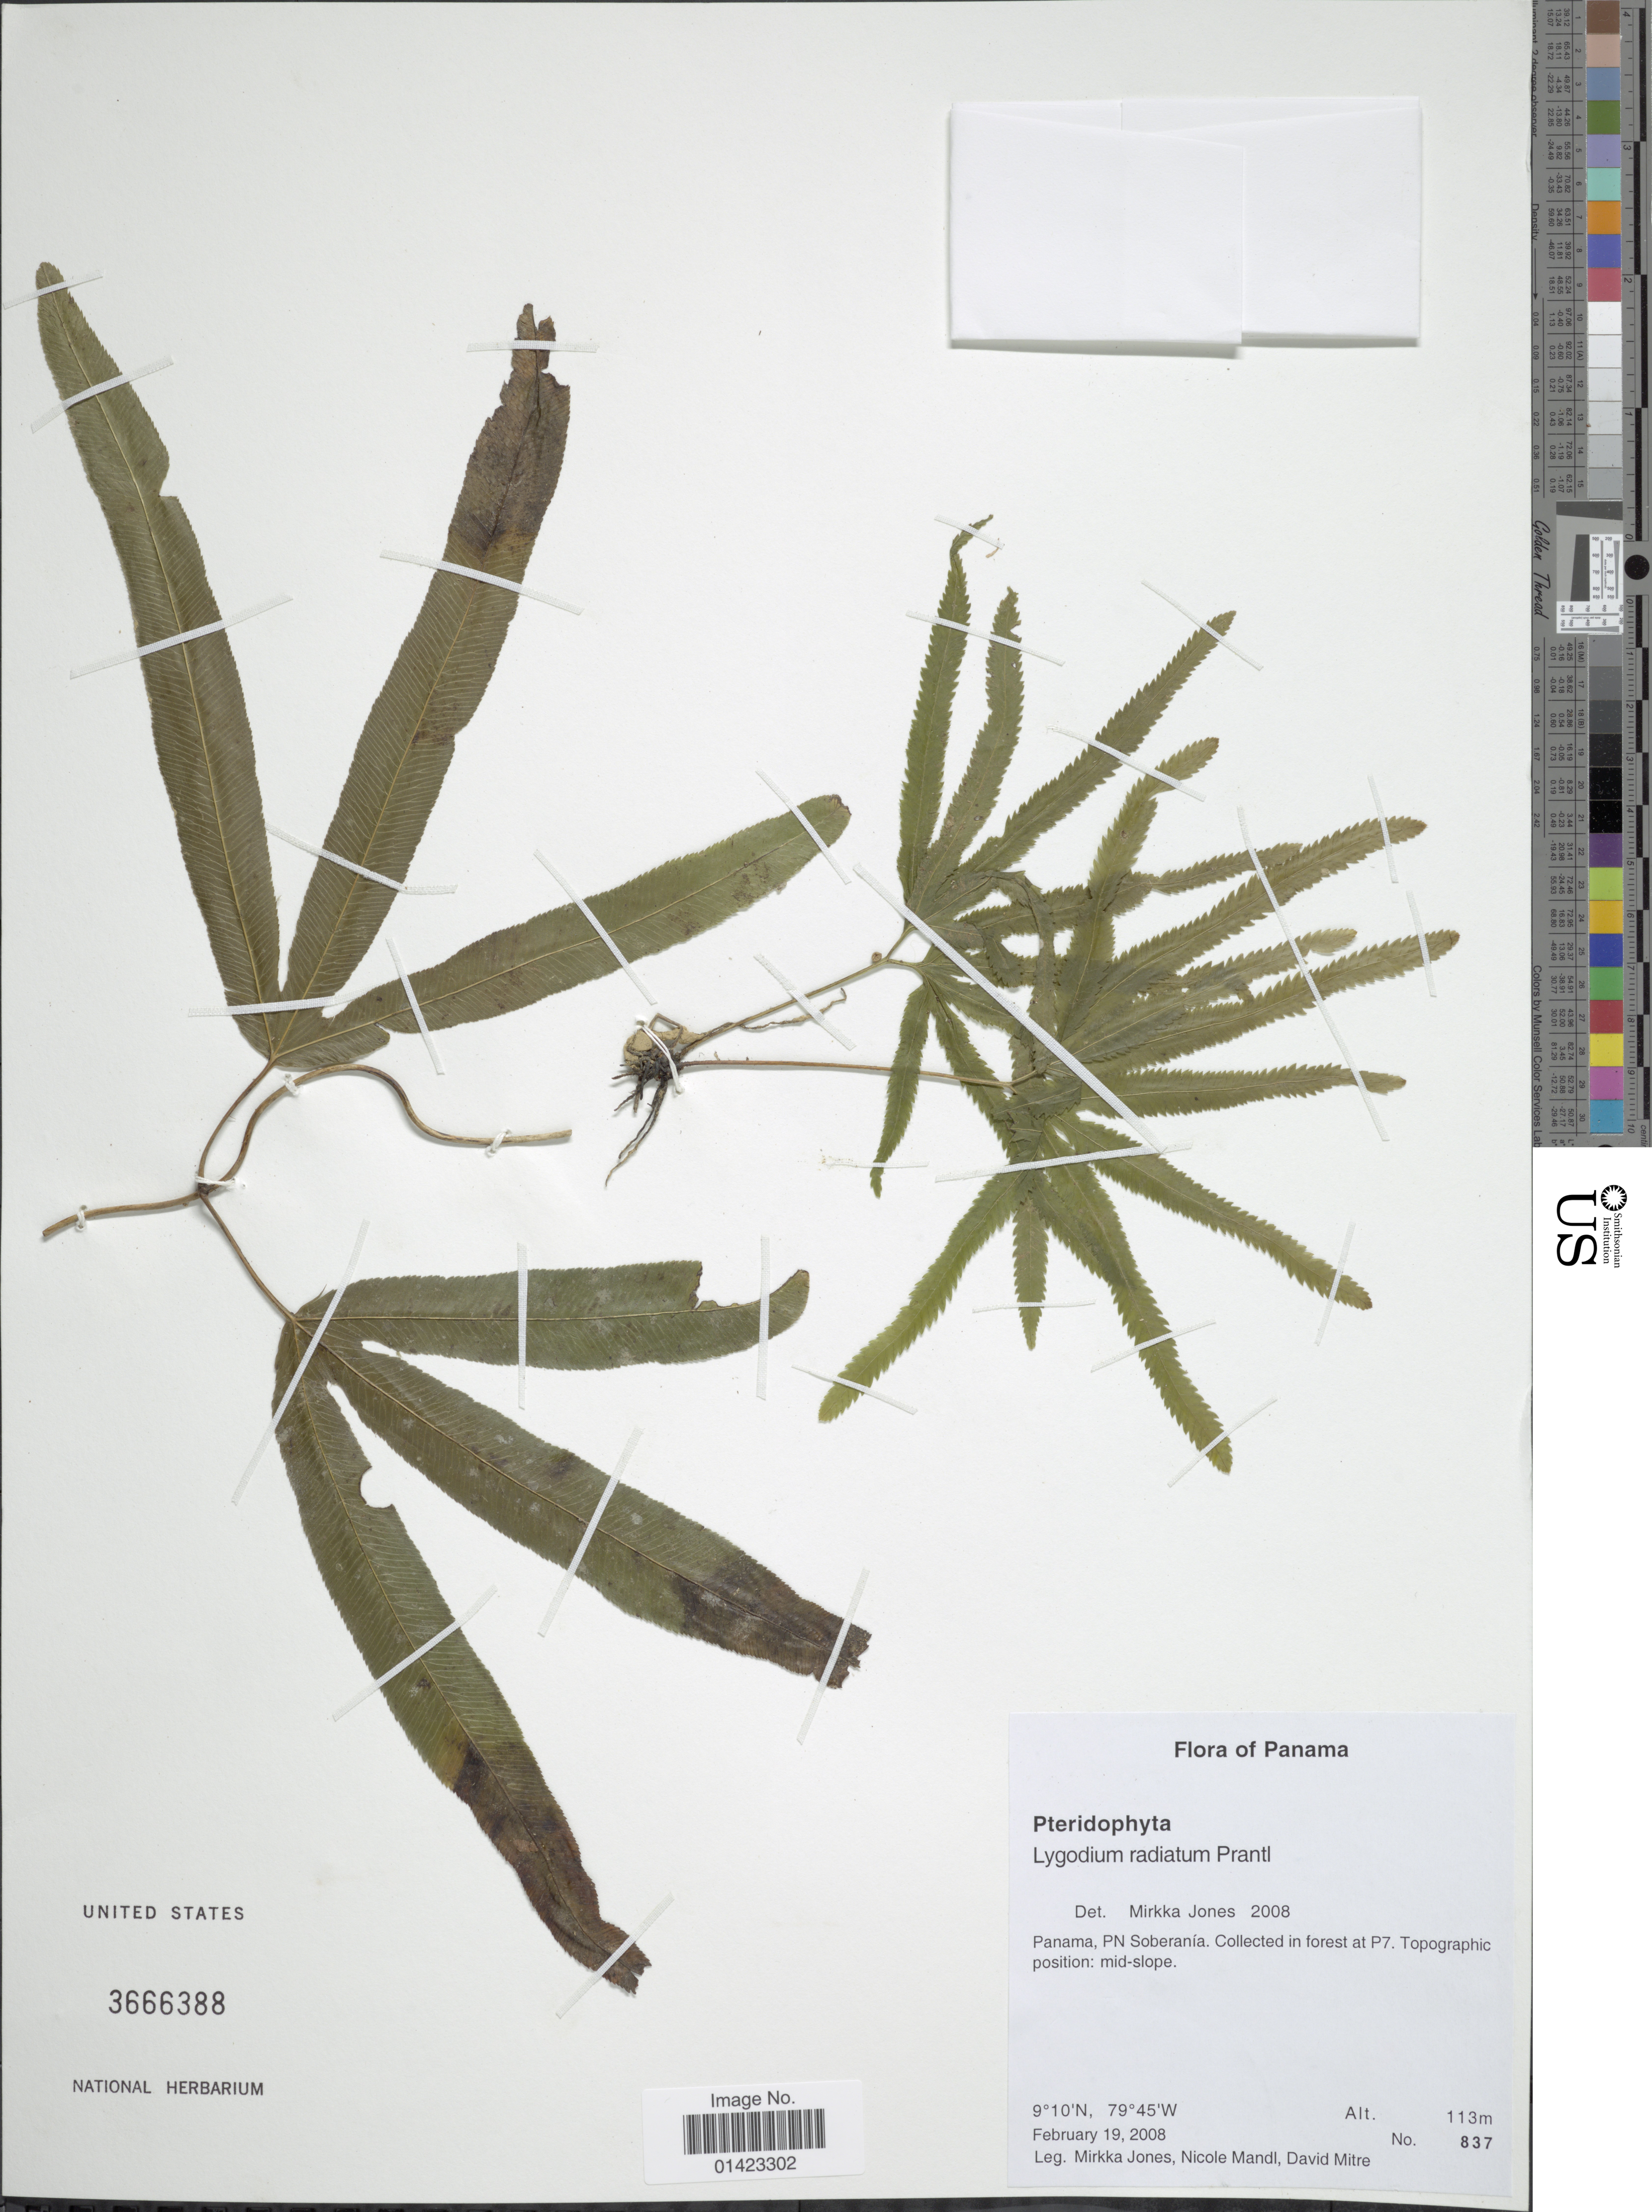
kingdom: Plantae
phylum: Tracheophyta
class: Polypodiopsida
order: Schizaeales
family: Lygodiaceae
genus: Lygodium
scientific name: Lygodium radiatum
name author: Prantl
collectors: M. Jones, N. Mandl & D. Mitre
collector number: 837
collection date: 2008-02-19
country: Panama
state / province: Panamá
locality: Panama, PN Soberania, collected in forest at P7 Topographic position: mid-slope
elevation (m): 113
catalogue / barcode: US 3666388